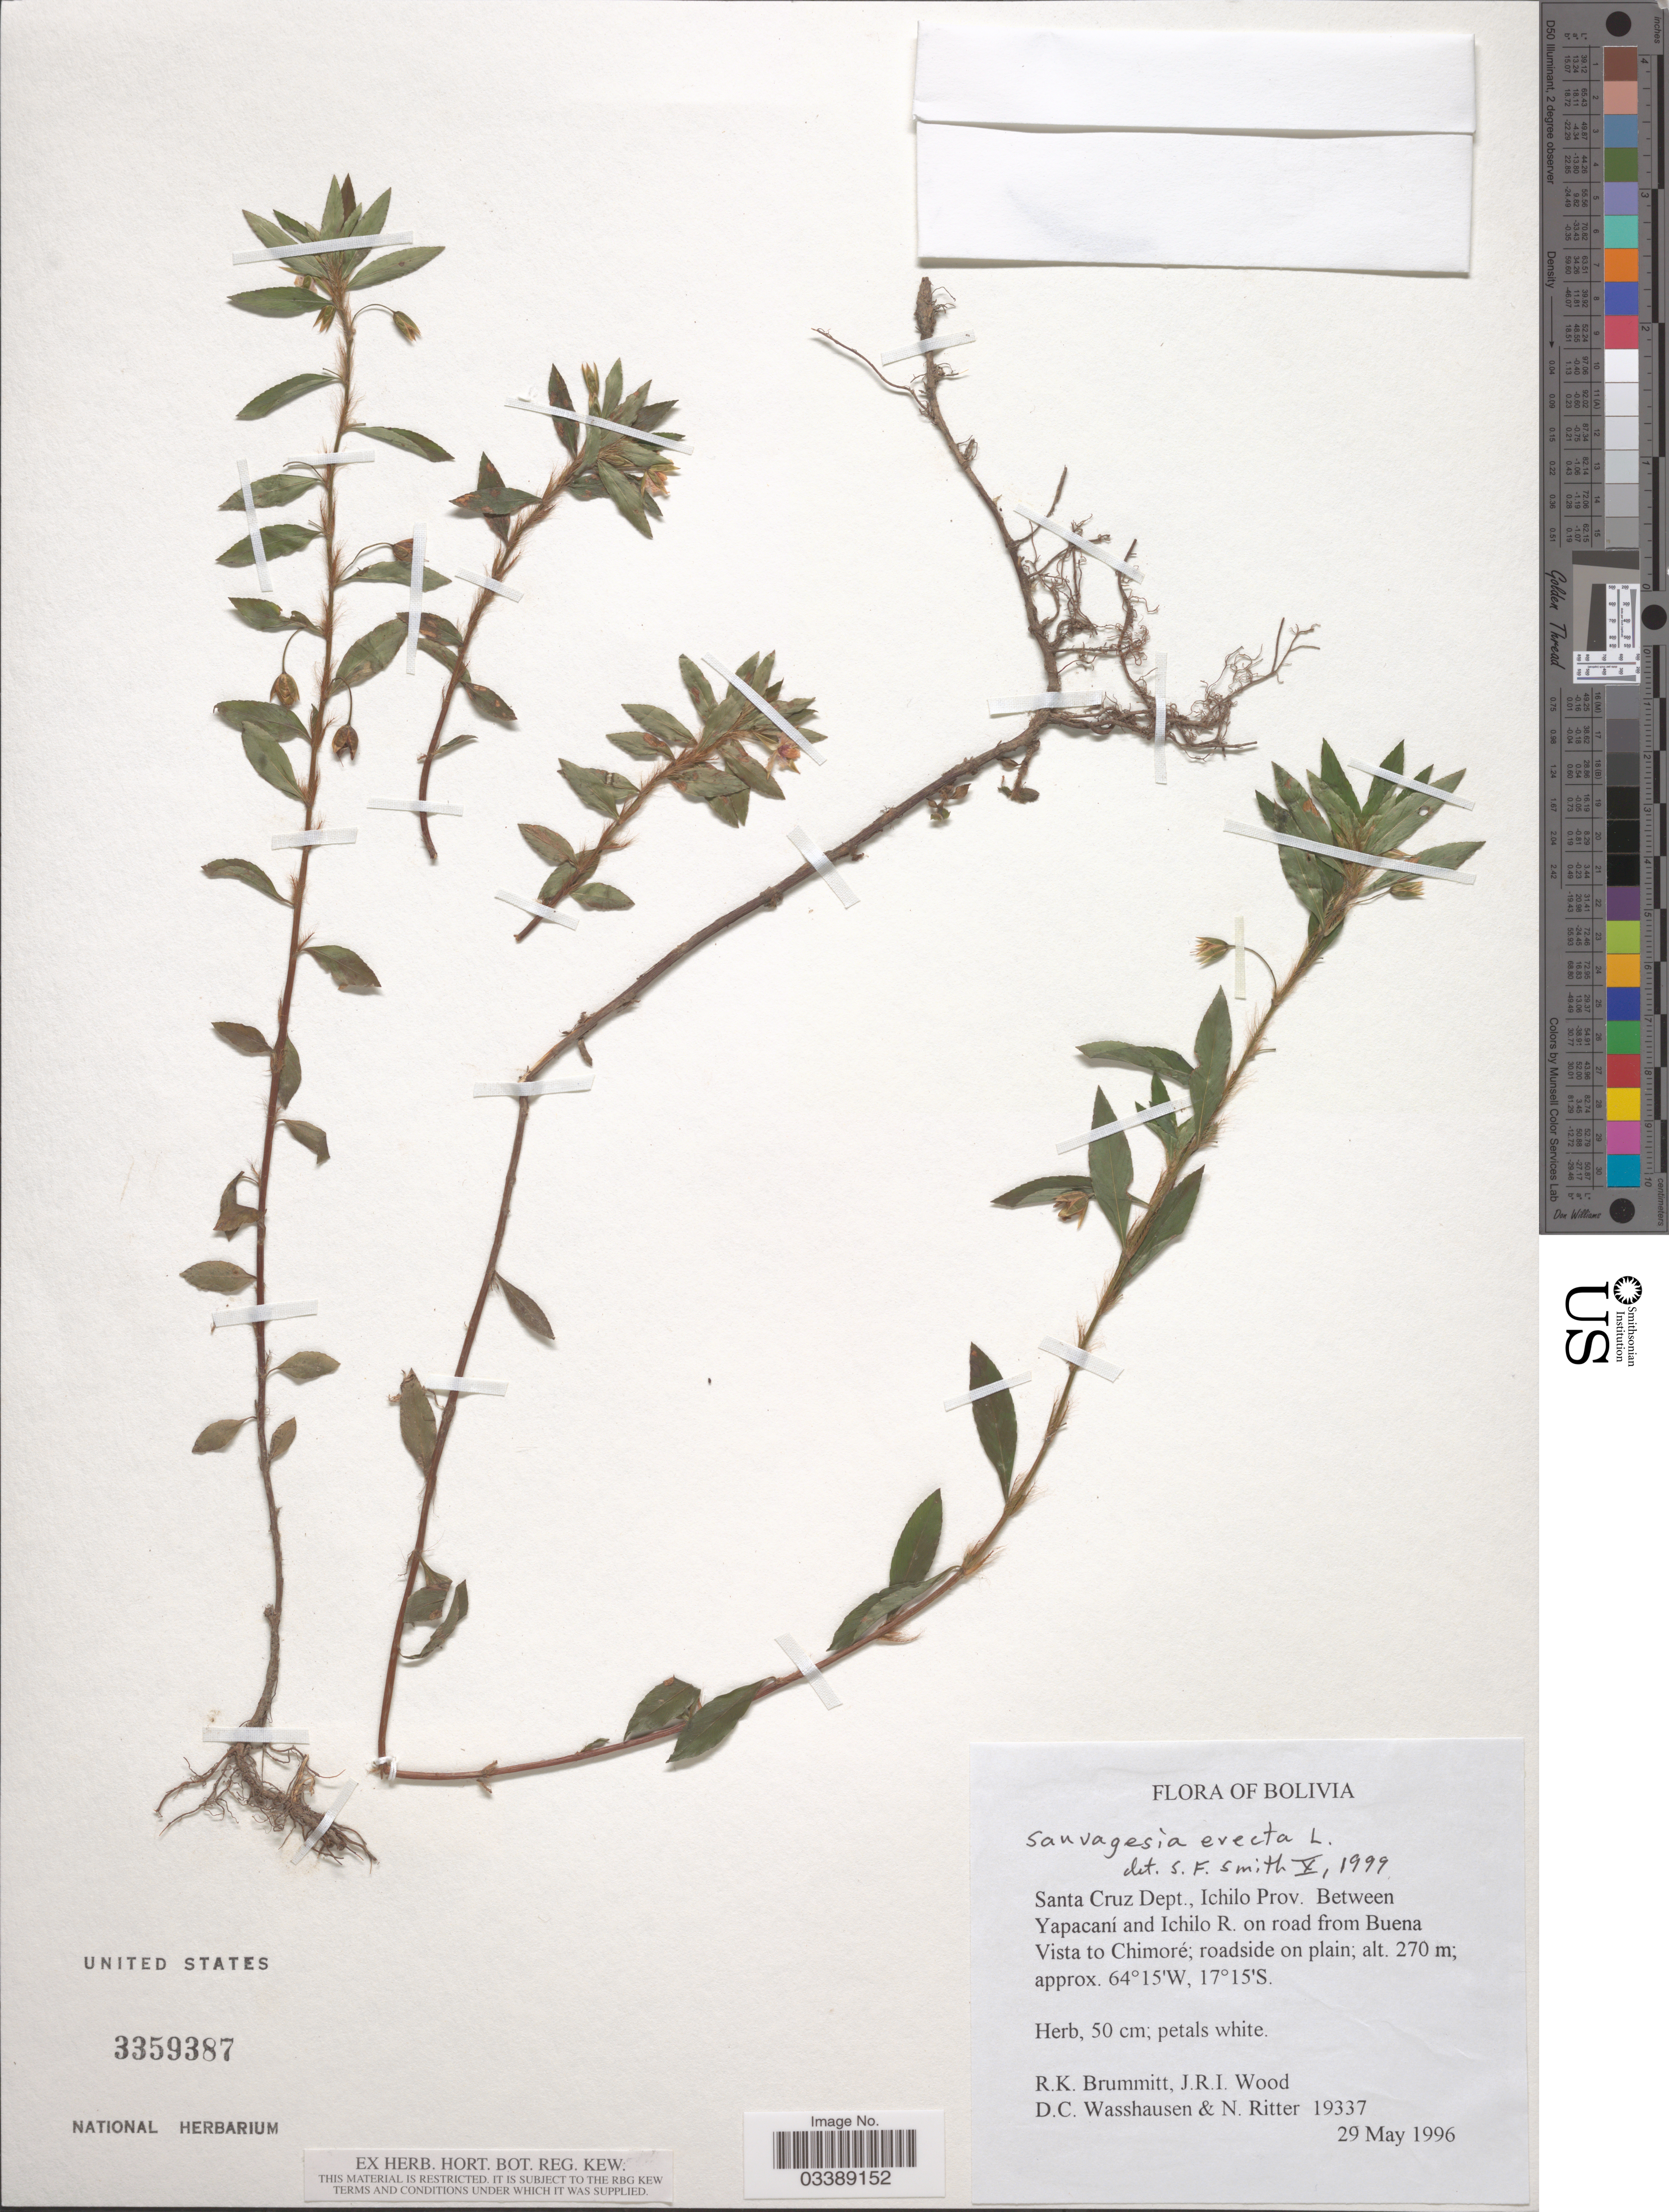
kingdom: Plantae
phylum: Tracheophyta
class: Magnoliopsida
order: Malpighiales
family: Ochnaceae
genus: Sauvagesia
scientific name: Sauvagesia erecta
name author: L.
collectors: R. K. Brummitt, J. R. I. Wood, D. C. Wasshausen & N. Ritter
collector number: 19337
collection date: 1996-05-29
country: Bolivia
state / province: Santa Cruz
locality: Santa Cruz Dept., Ichilo Prov. between Yapacaní and Ichilo R. on road from Buena Vista to Chimoré.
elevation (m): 270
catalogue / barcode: US 3359387